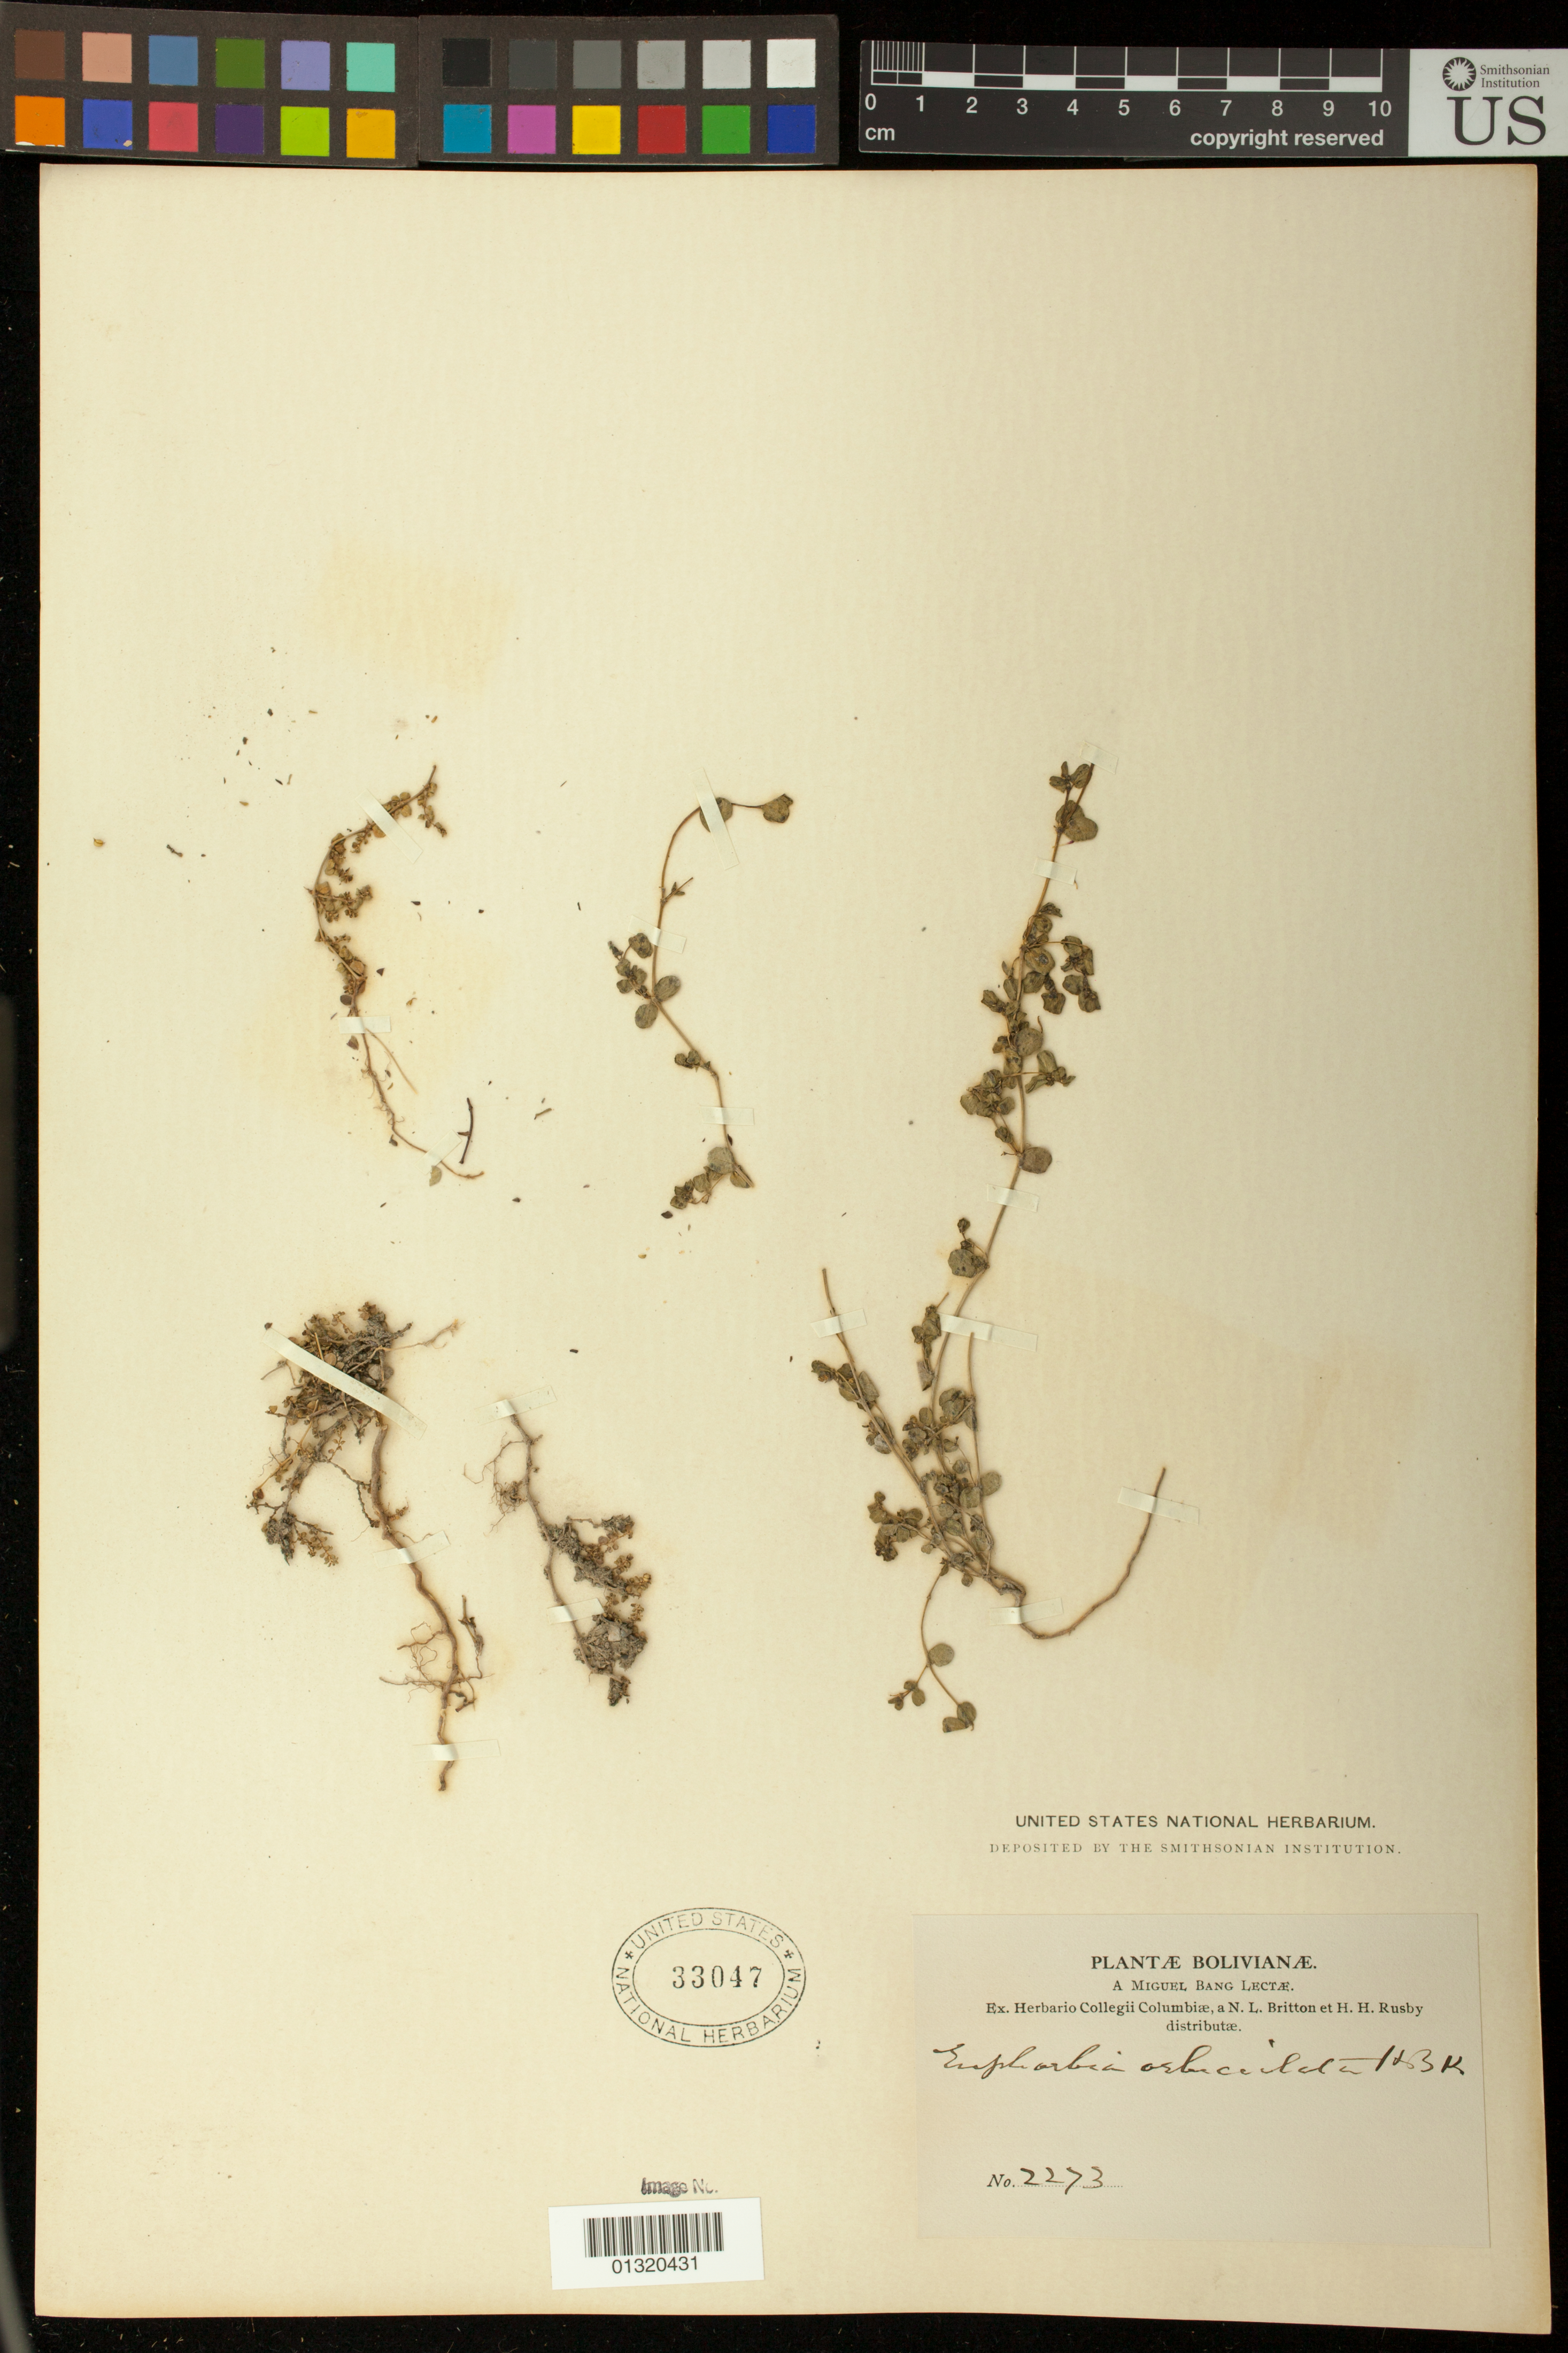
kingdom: Plantae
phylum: Tracheophyta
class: Magnoliopsida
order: Malpighiales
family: Euphorbiaceae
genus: Euphorbia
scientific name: Euphorbia orbiculata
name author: Kunth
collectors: M. Bang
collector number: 2273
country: Bolivia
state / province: Pando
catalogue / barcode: US 33047